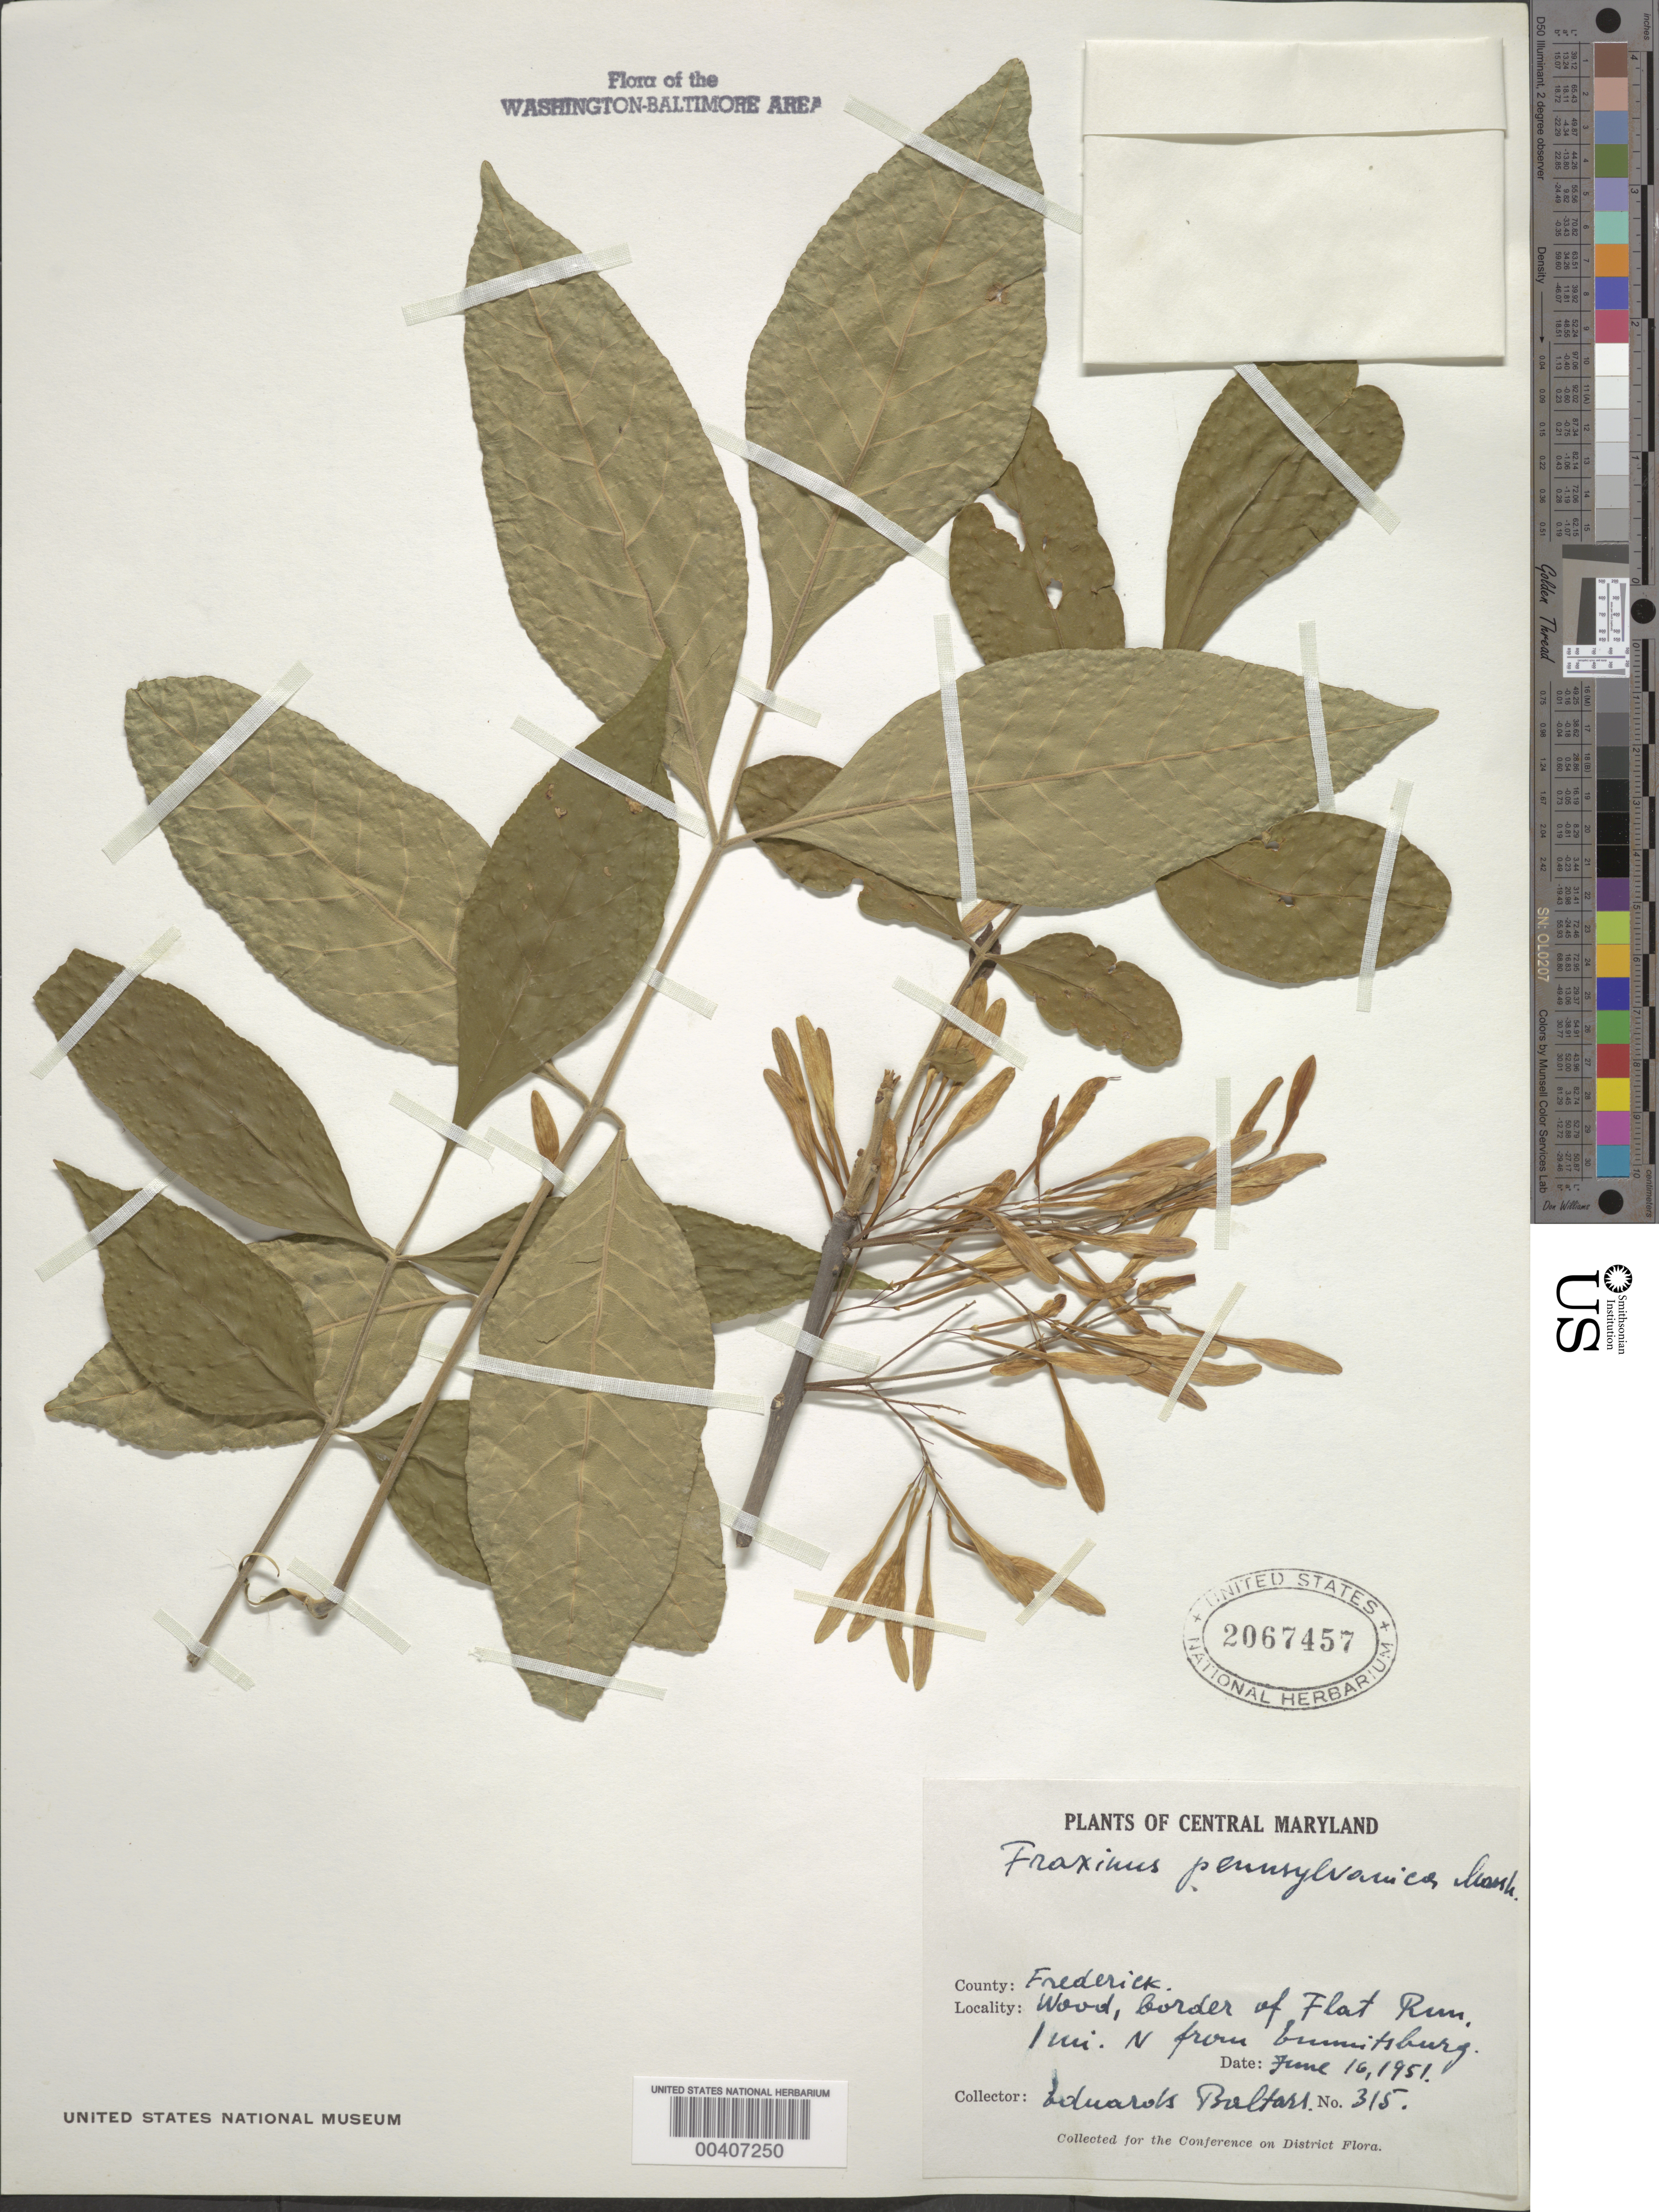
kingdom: Plantae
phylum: Tracheophyta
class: Magnoliopsida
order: Lamiales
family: Oleaceae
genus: Fraxinus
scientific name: Fraxinus pennsylvanica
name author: Marshall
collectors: E. Baltars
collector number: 315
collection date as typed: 16 Jun 1951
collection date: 1951-06-16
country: United States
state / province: Maryland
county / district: Frederick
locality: Flat Run, north of Emmitsburg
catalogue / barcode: US 2067457